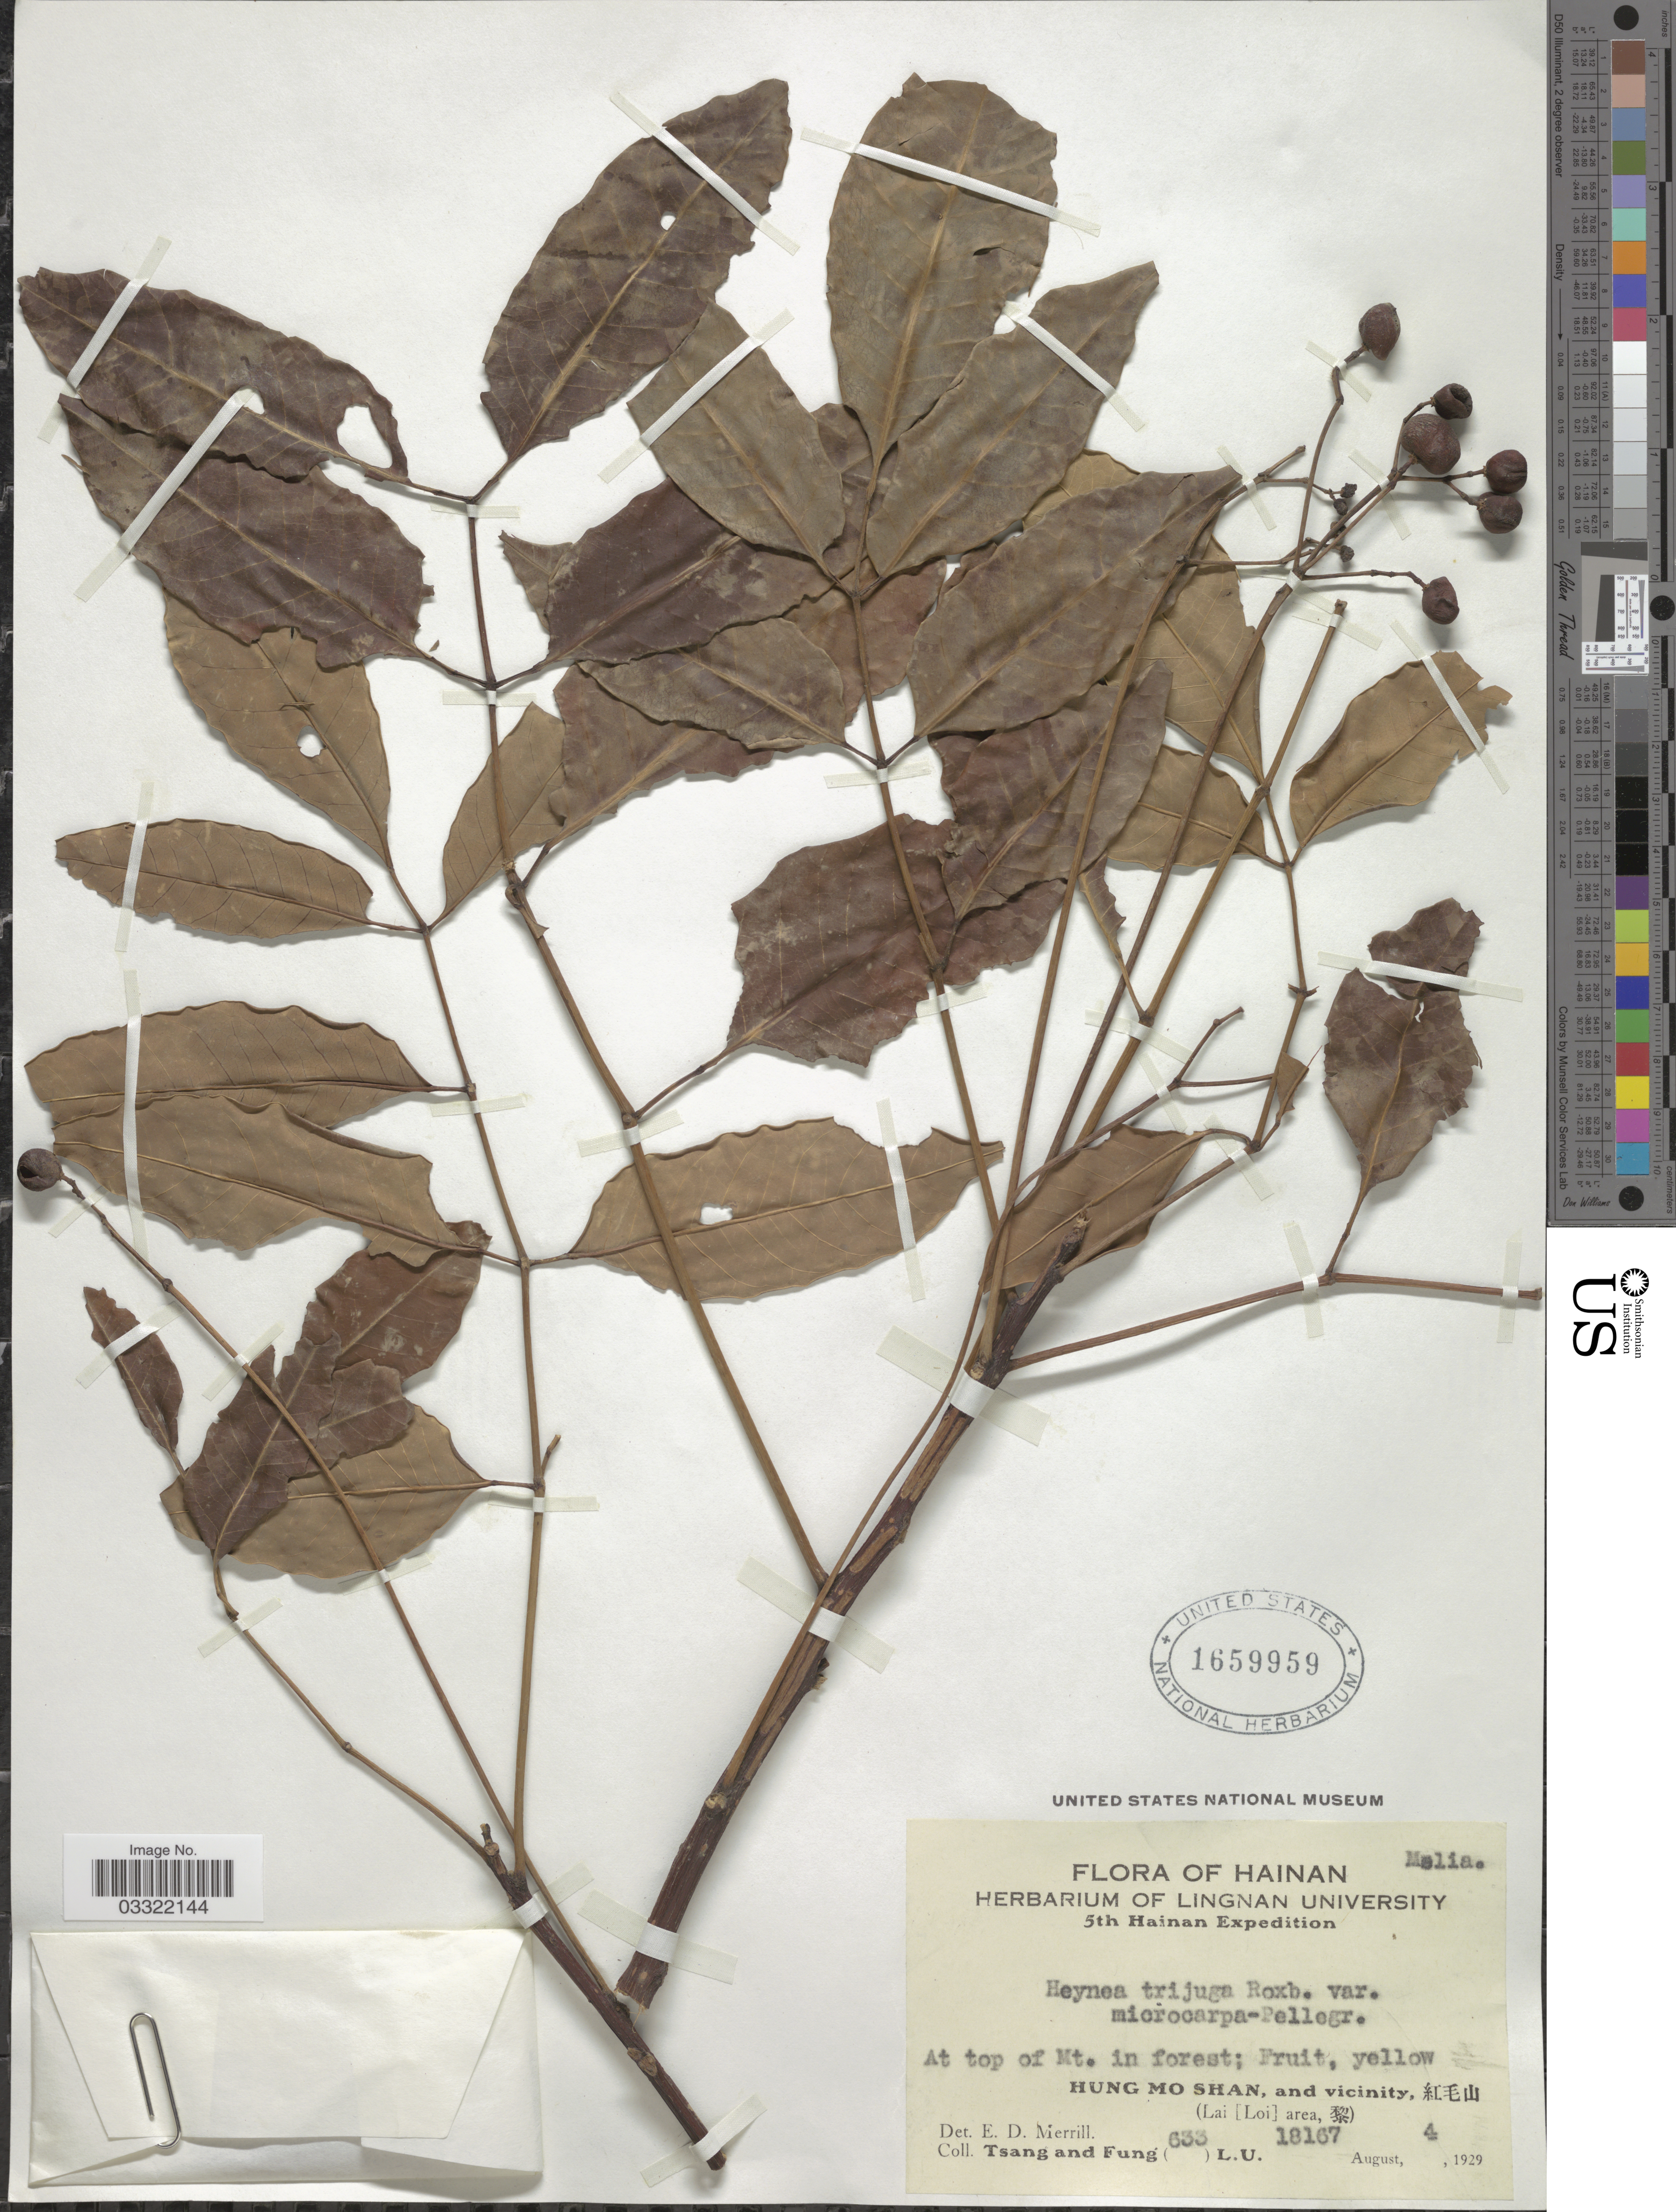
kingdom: Plantae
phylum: Tracheophyta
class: Magnoliopsida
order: Sapindales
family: Meliaceae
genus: Heynea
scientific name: Heynea trijuga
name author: Roxb.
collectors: -. T'sang & Fung, --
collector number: (633)LU18167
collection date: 1929-08-04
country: China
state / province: Hainan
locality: HuMo Shan, and vicinity, (Lai (Loi) area/ Li and Miao Autonomous Prefecture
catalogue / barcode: US 1659959